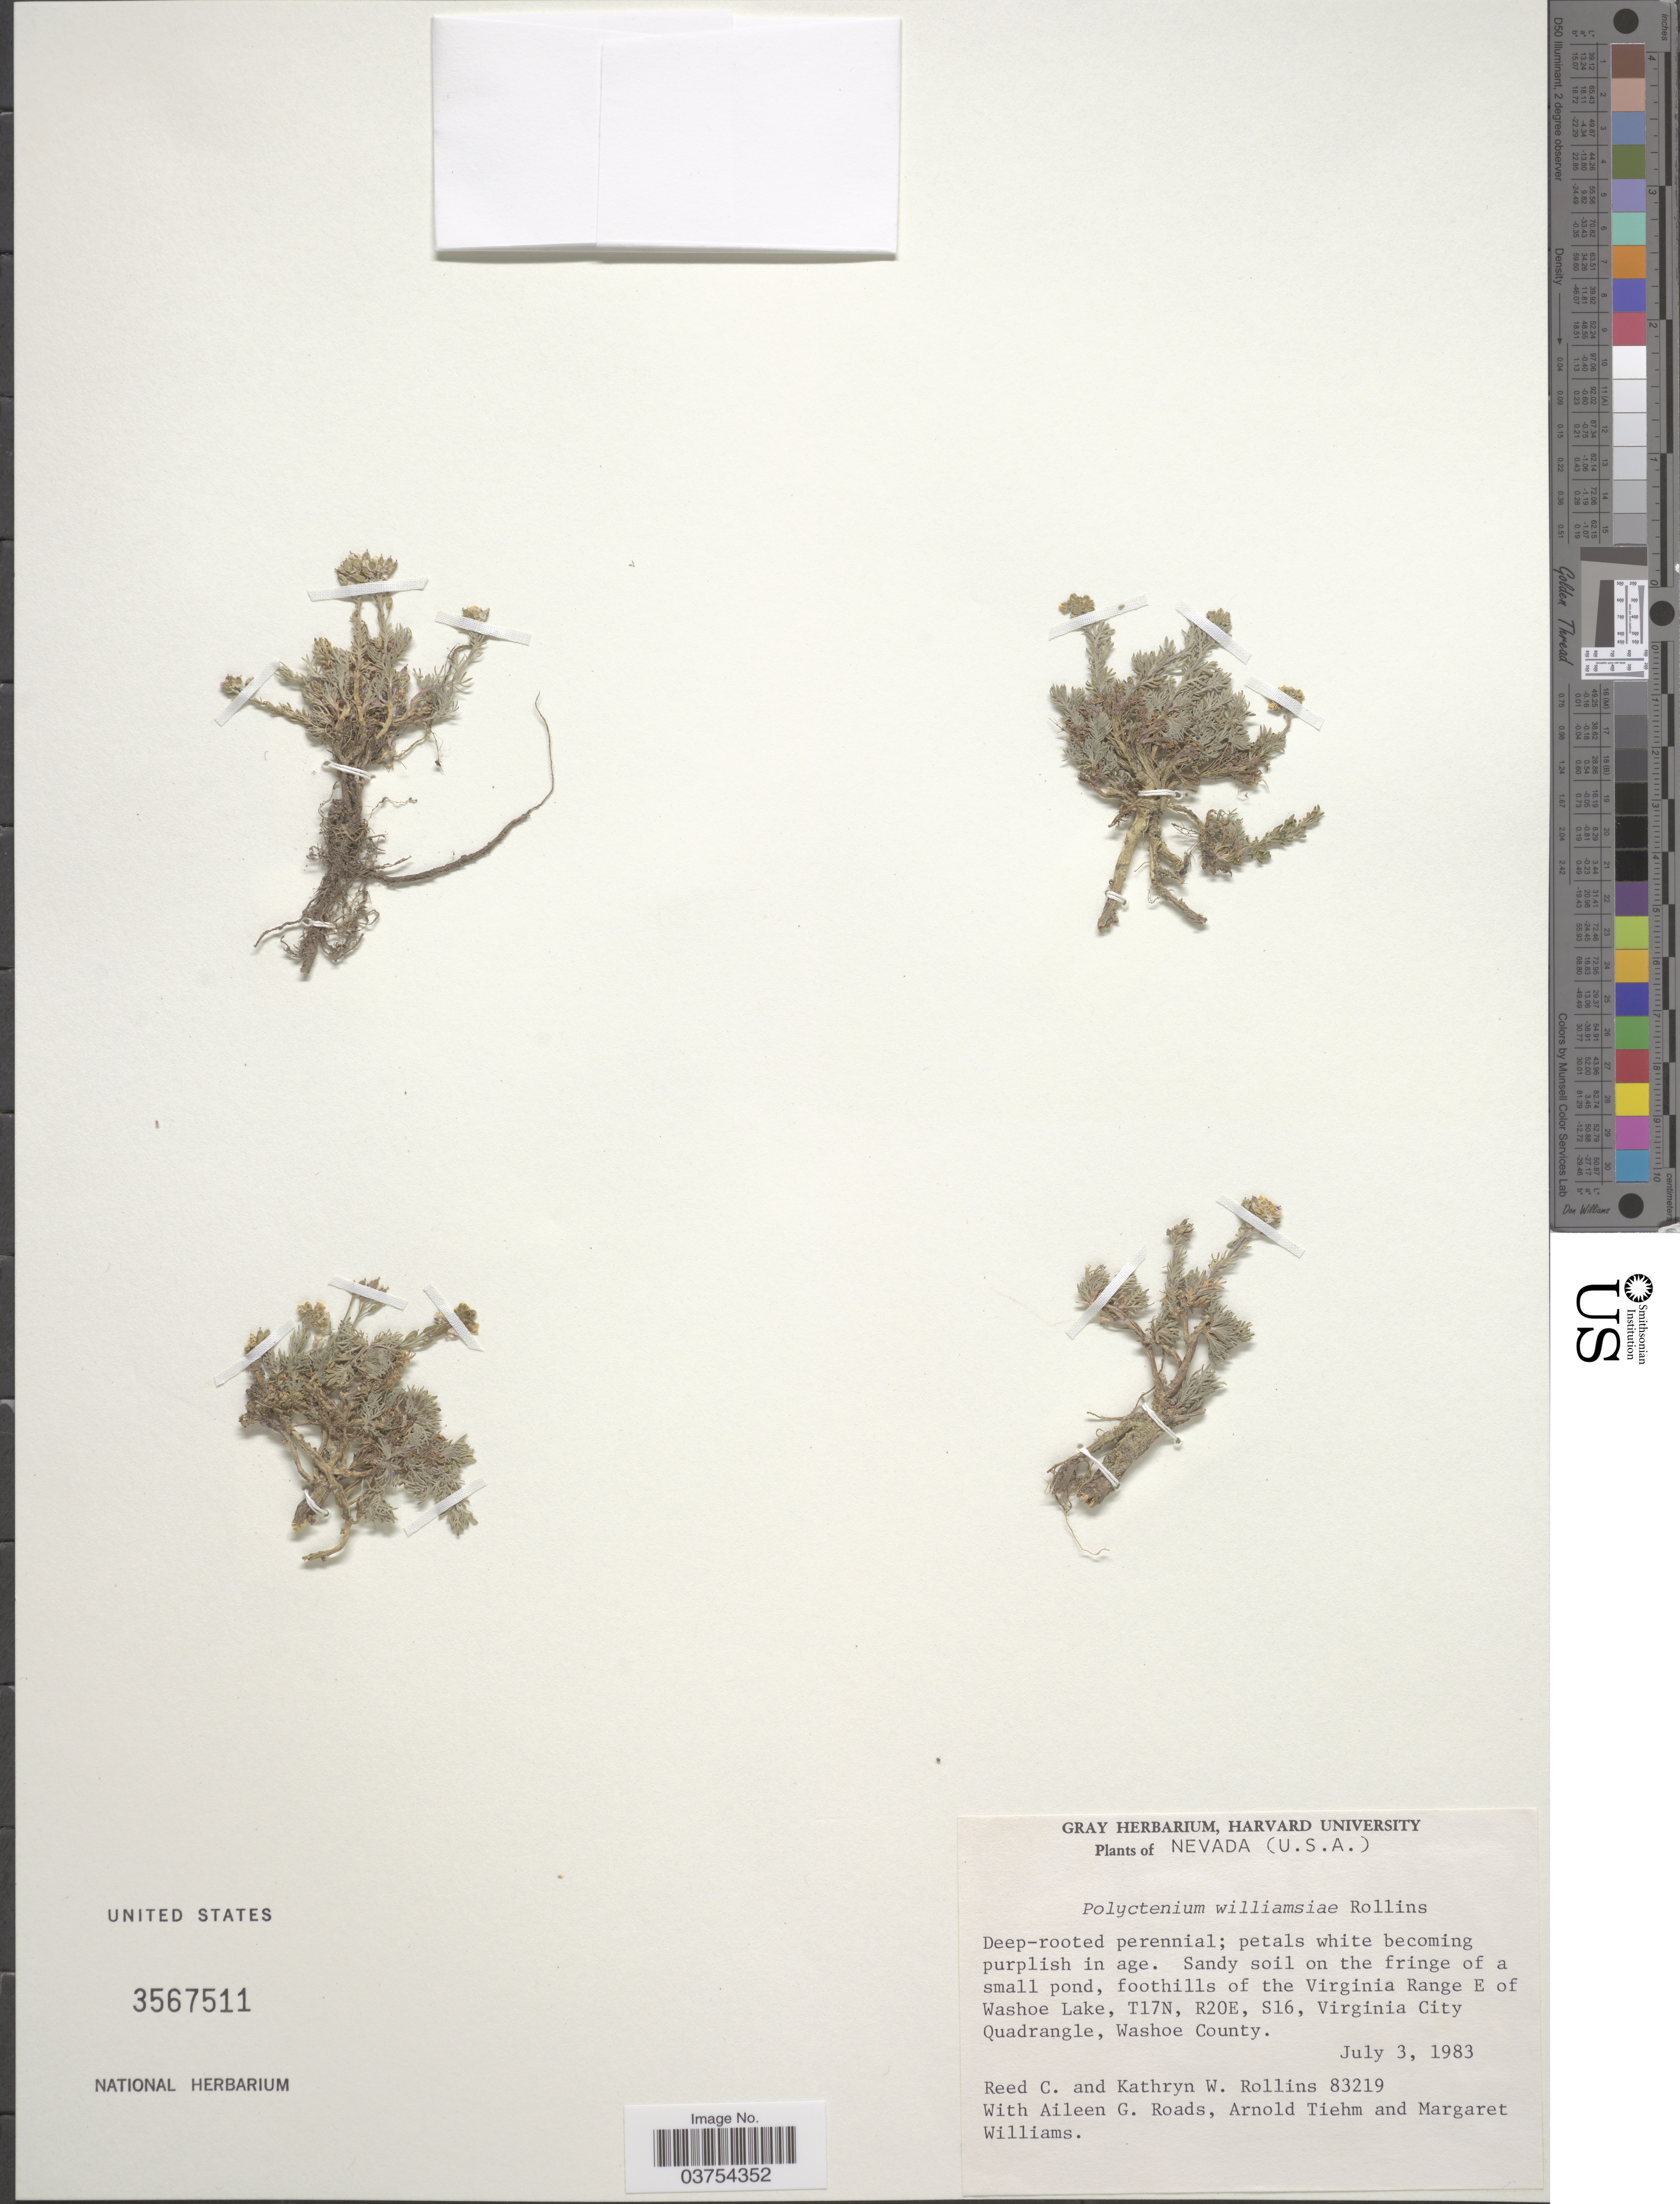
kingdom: Plantae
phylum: Tracheophyta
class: Magnoliopsida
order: Brassicales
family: Brassicaceae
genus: Polyctenium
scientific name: Polyctenium williamsiae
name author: Rollins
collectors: R. C. Rollins, K. W. Rollins, A. Roads, A. Tiehm & M. J. Williams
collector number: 83219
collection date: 1983-07-03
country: United States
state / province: Nevada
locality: Foothills of the Virginia Range E of Washoe Lake, T17N, R20E, S16, Virginia City Quadrangle, Washoe County.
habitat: sandy soil on the fringe of a small pond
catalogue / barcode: US 3567511